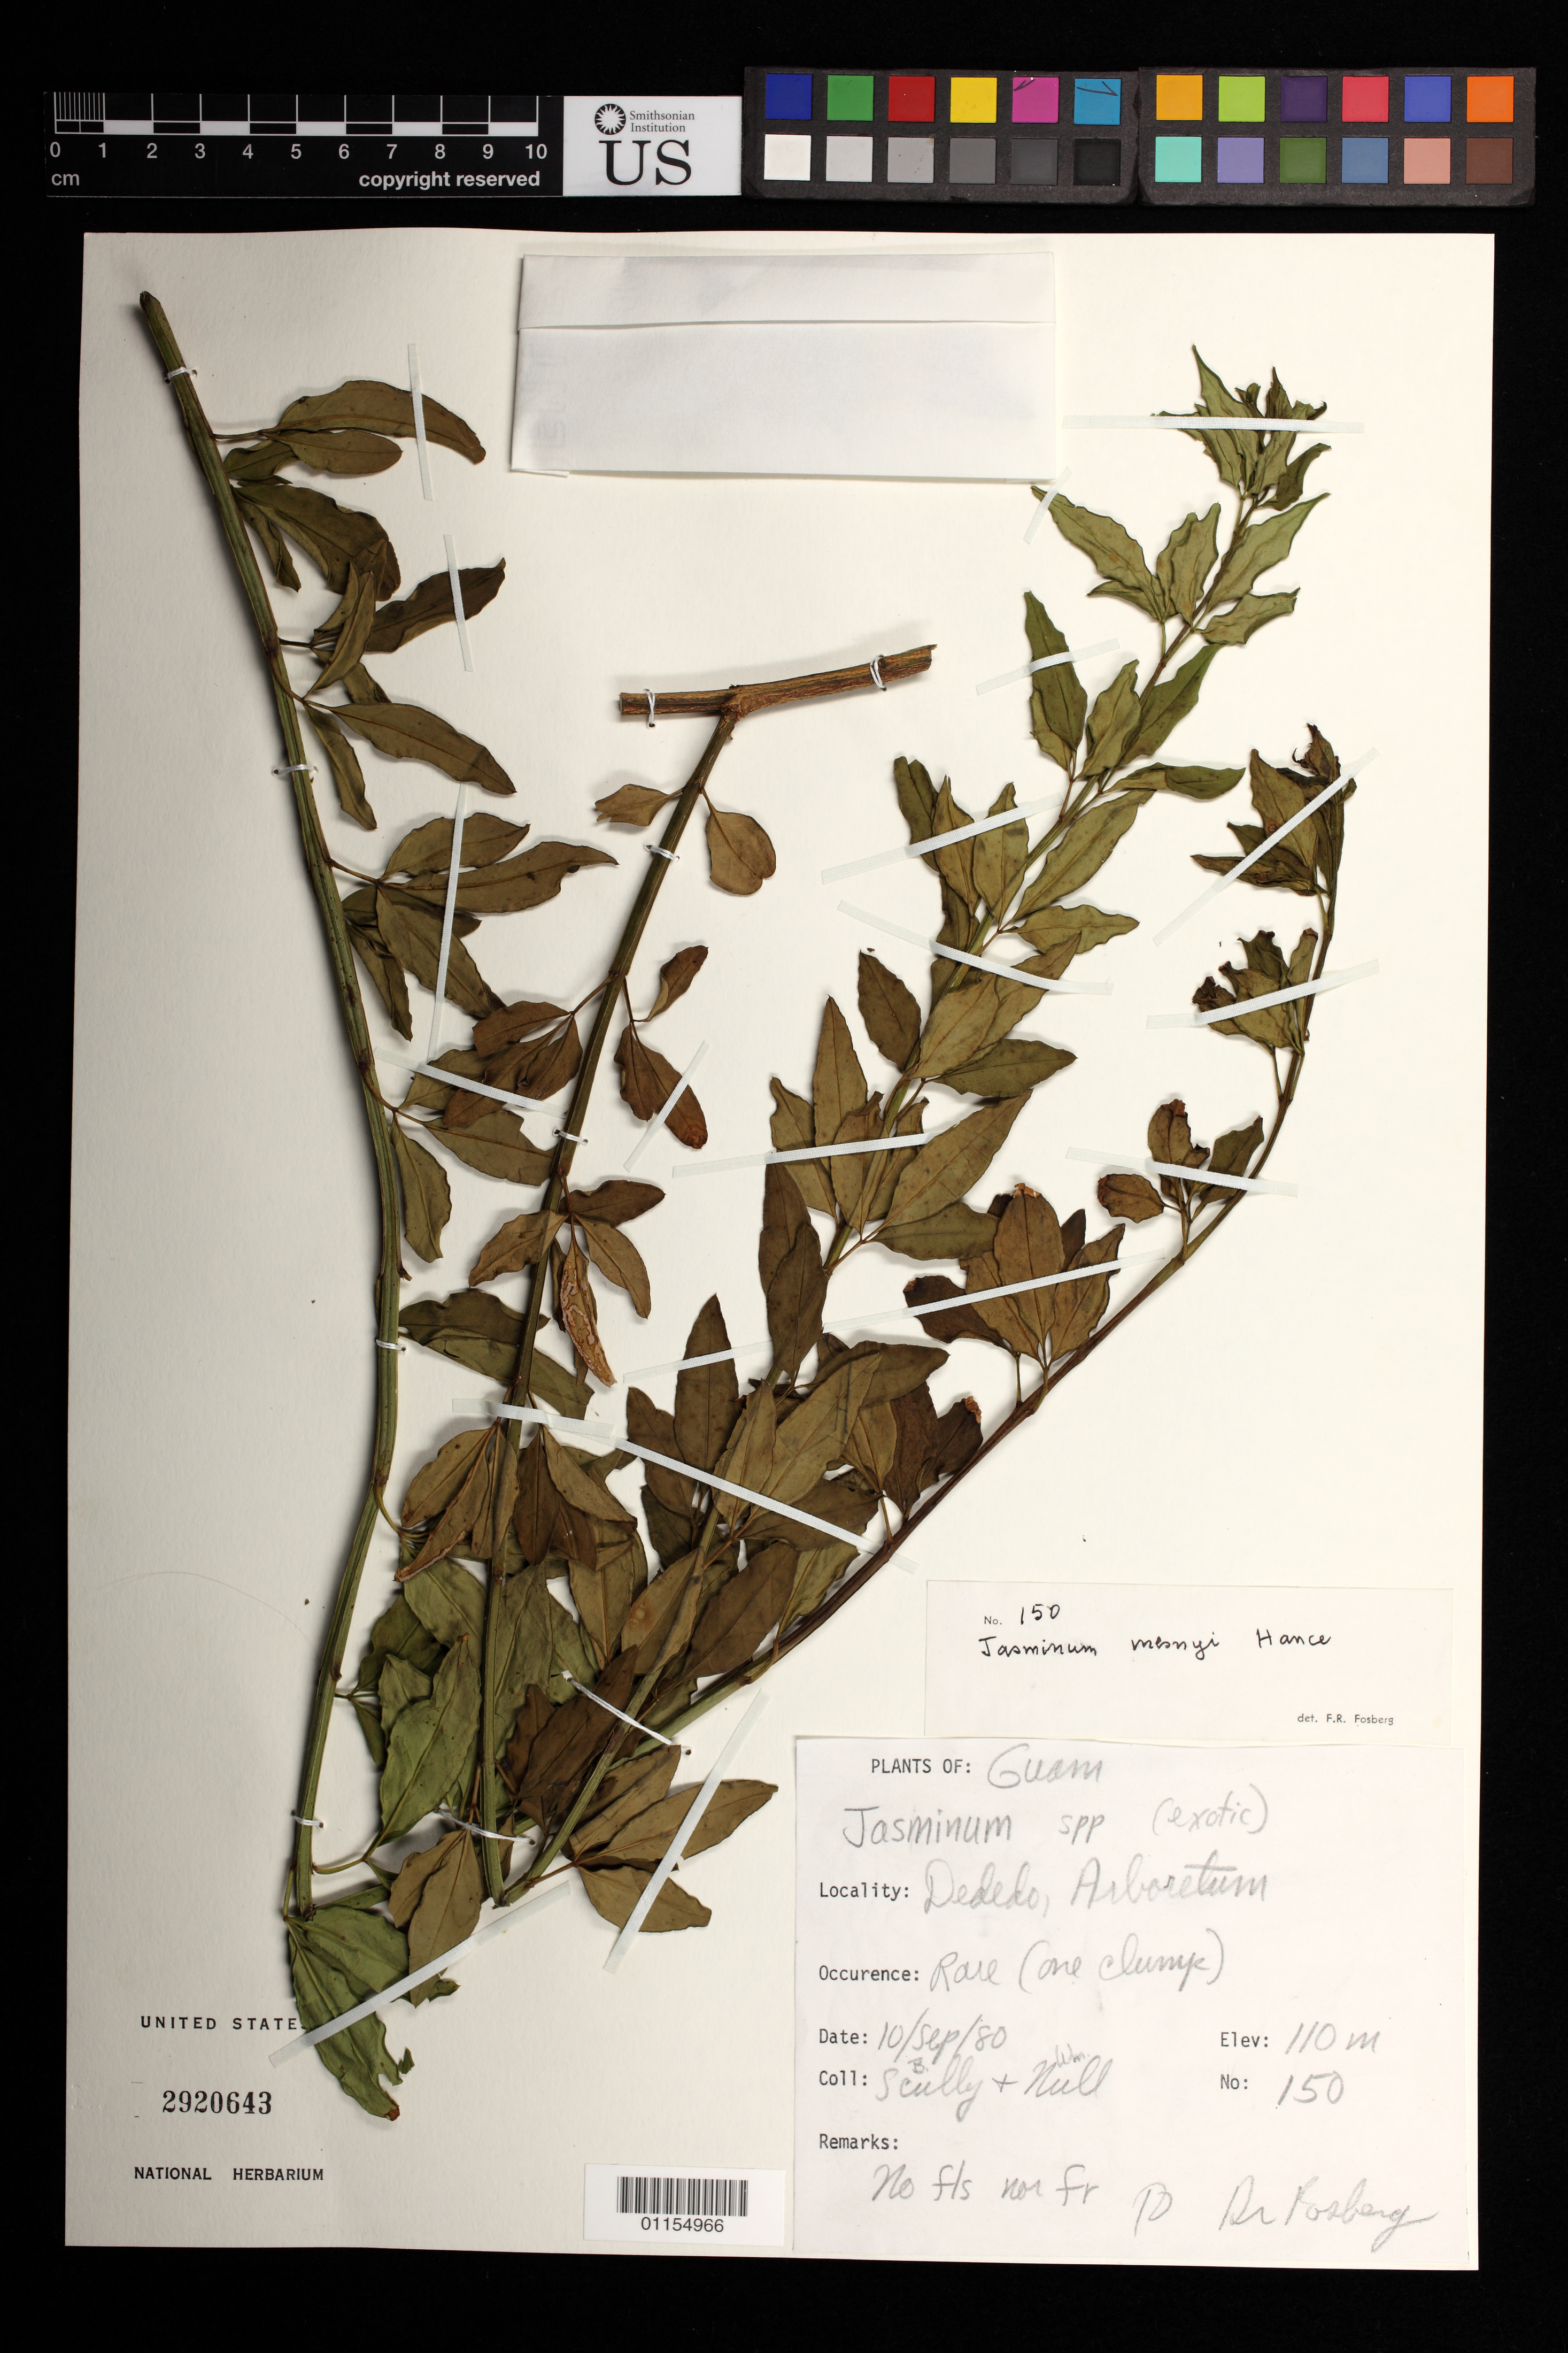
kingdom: Plantae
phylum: Tracheophyta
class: Magnoliopsida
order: Lamiales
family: Oleaceae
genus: Jasminum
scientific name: Jasminum mesnyi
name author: Hance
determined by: Fosberg, F. R.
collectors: -. Null & B. Scully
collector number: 150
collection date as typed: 10 Sep 1980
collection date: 1980-09-10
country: Guam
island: Guam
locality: Dededo arboretum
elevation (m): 110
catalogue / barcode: US 2920643